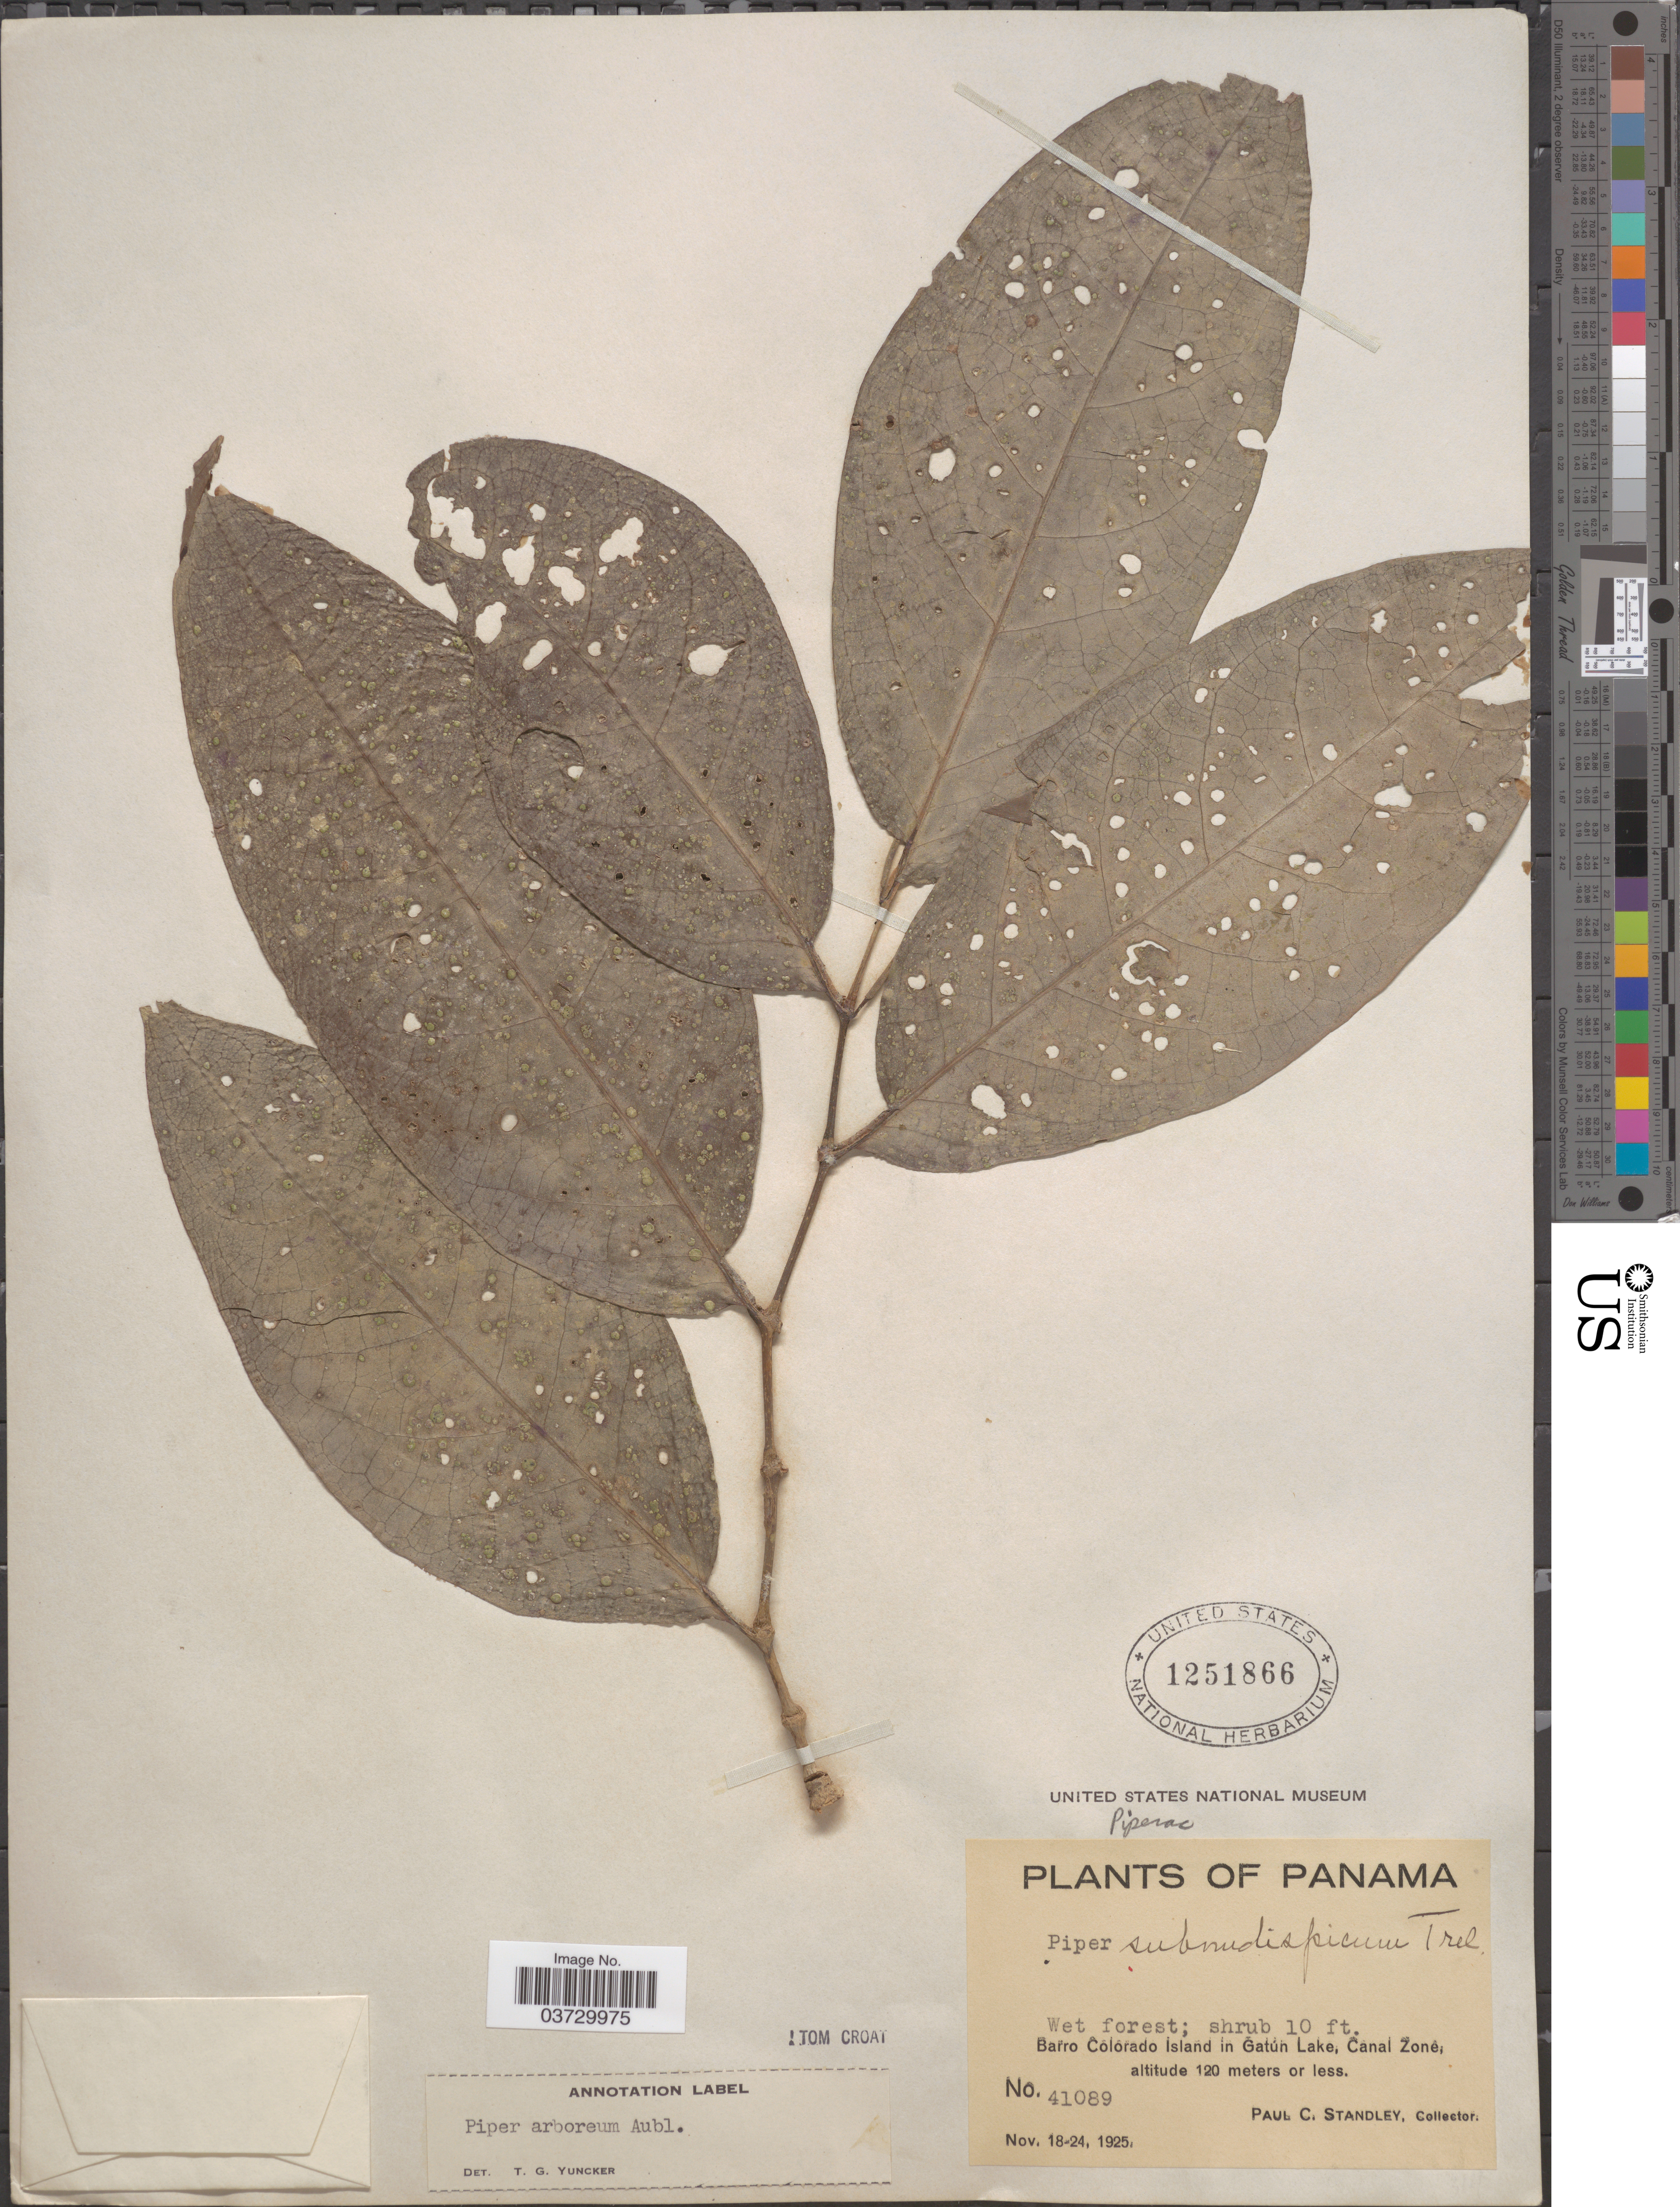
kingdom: Plantae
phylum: Tracheophyta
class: Magnoliopsida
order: Piperales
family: Piperaceae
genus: Piper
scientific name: Piper arboreum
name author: Aubl.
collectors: P. C. Standley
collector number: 41089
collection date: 1925-11-18/1925-11-24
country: Panama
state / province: Panamá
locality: Barro Colorado Island in Gatún Lake, Canal Zone.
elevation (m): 120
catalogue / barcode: US 1251866